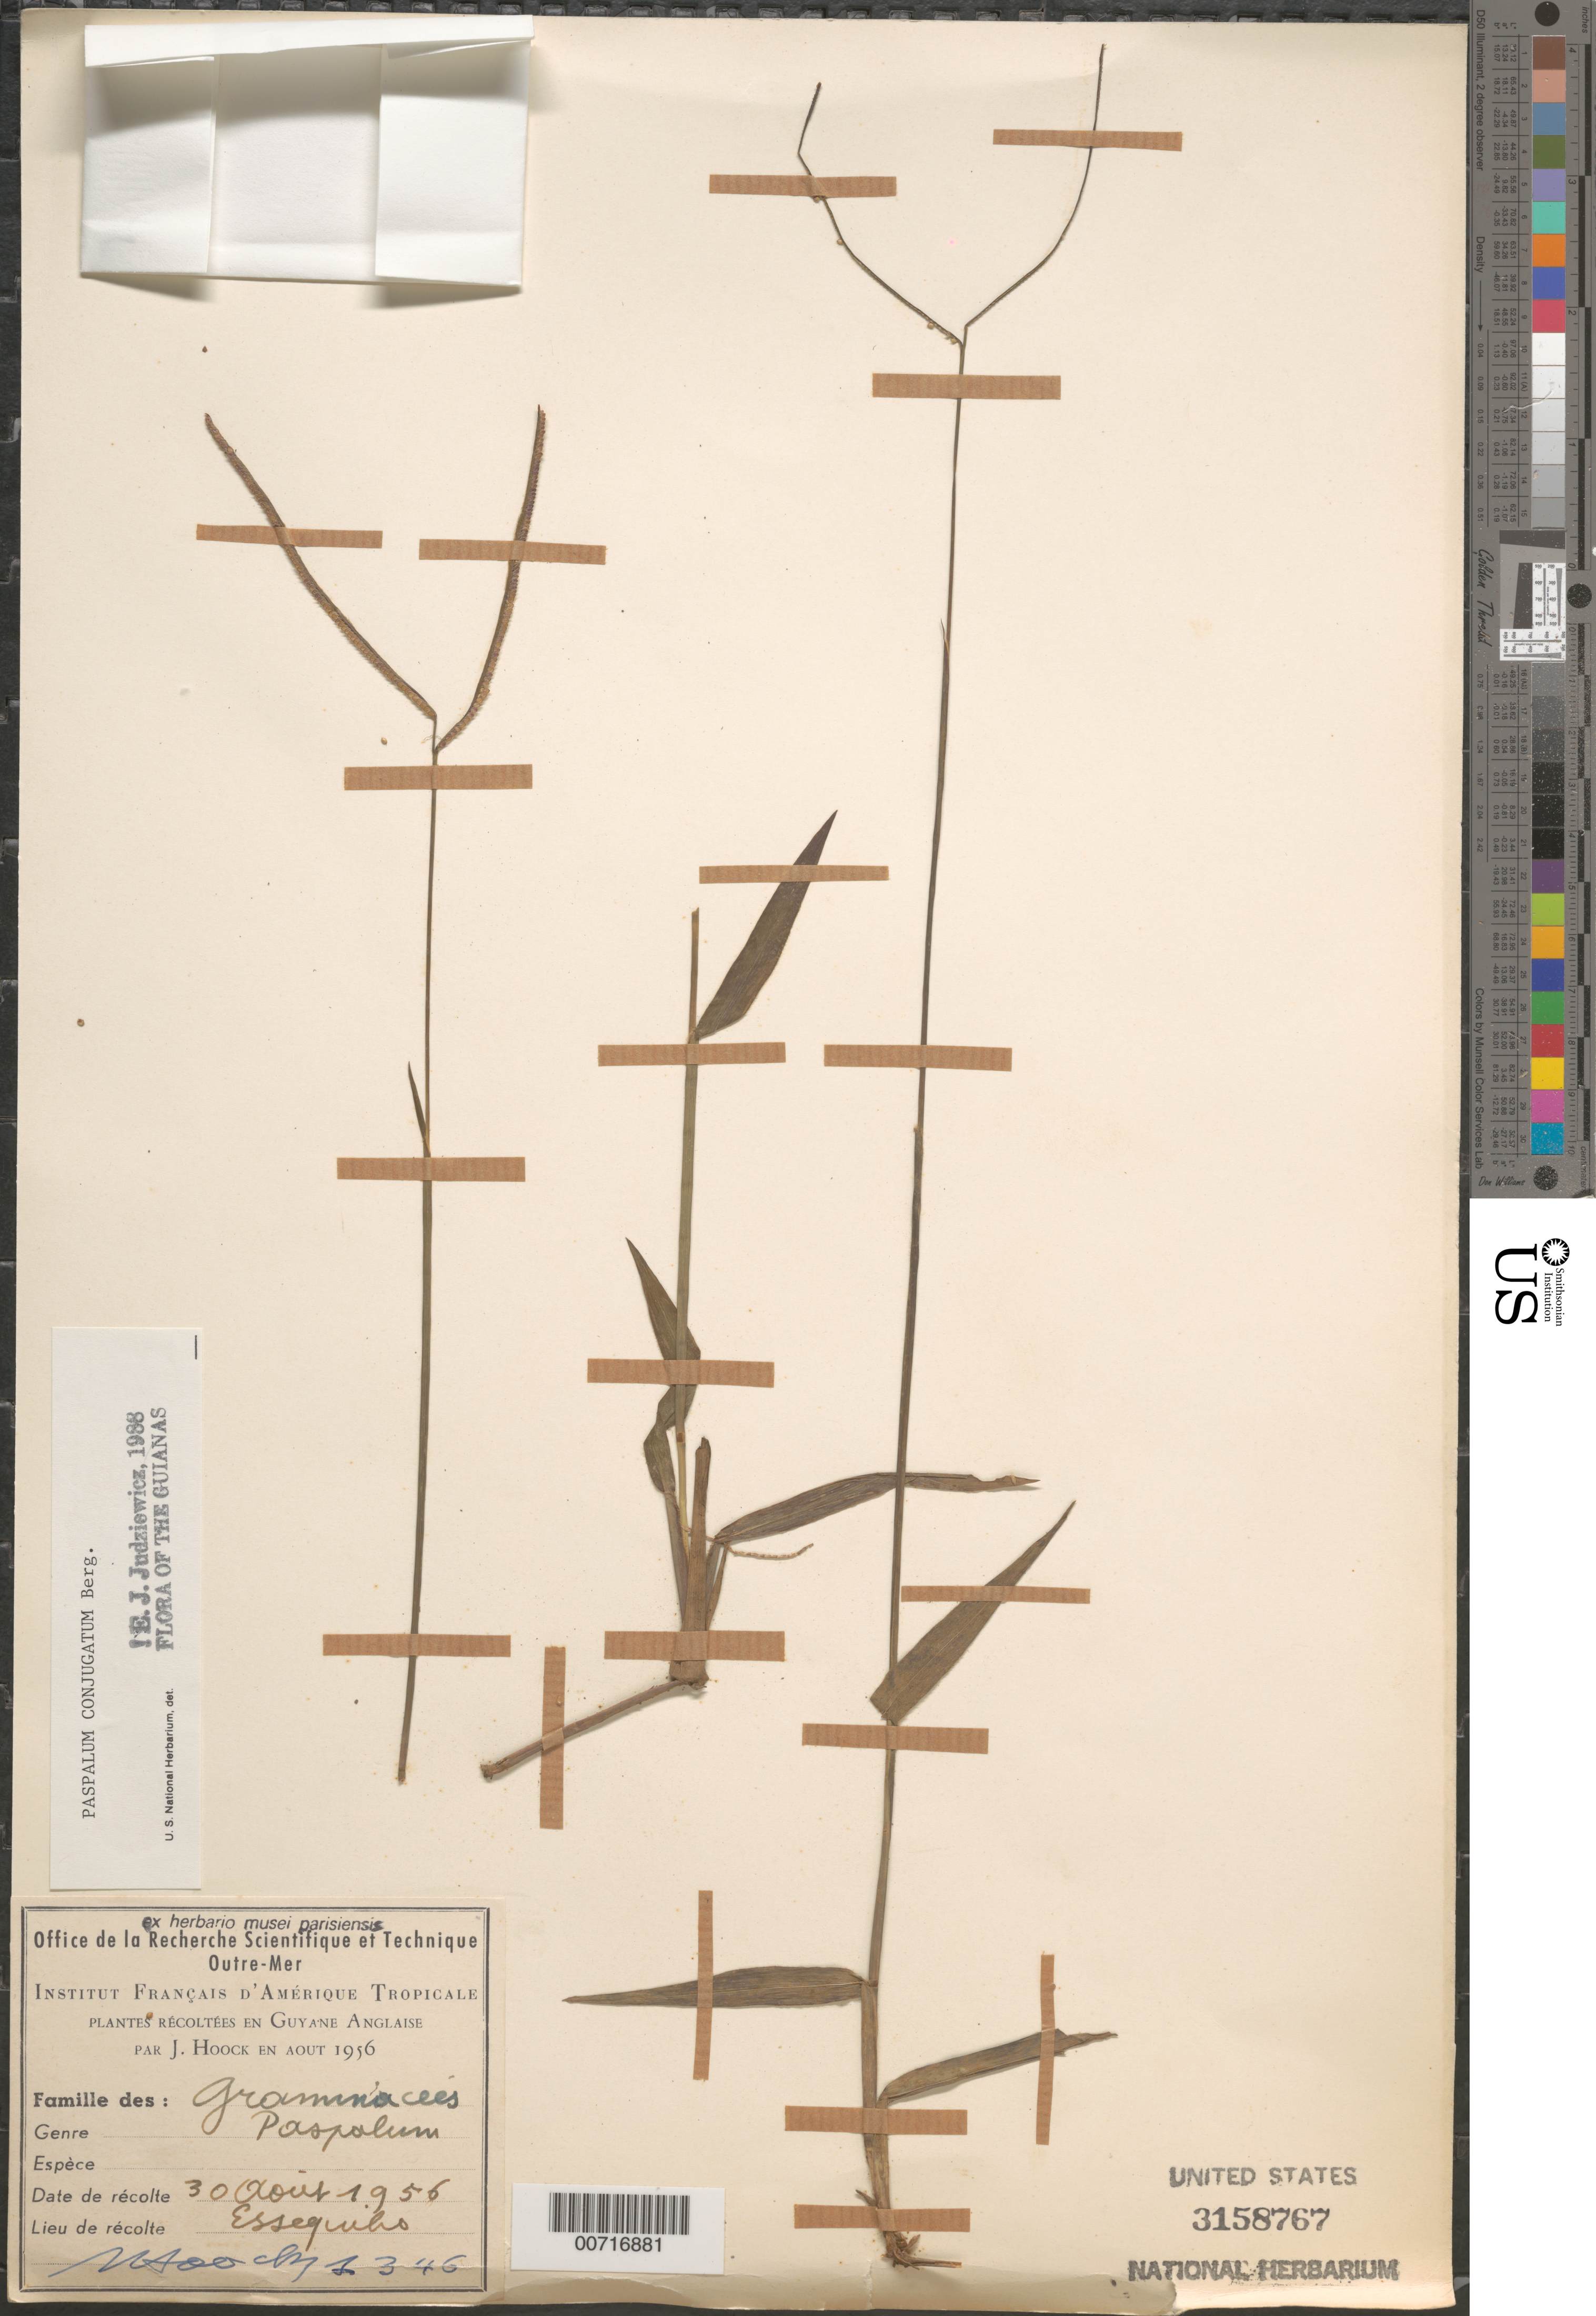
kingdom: Plantae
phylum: Tracheophyta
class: Liliopsida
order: Poales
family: Poaceae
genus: Paspalum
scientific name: Paspalum conjugatum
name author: P.J. Bergius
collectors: M. Moody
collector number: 1346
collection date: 1956-08-30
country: Guyana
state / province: Essequibo Isl-W. Demerara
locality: Guyane Anglaise. Essequibo.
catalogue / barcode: US 3158767